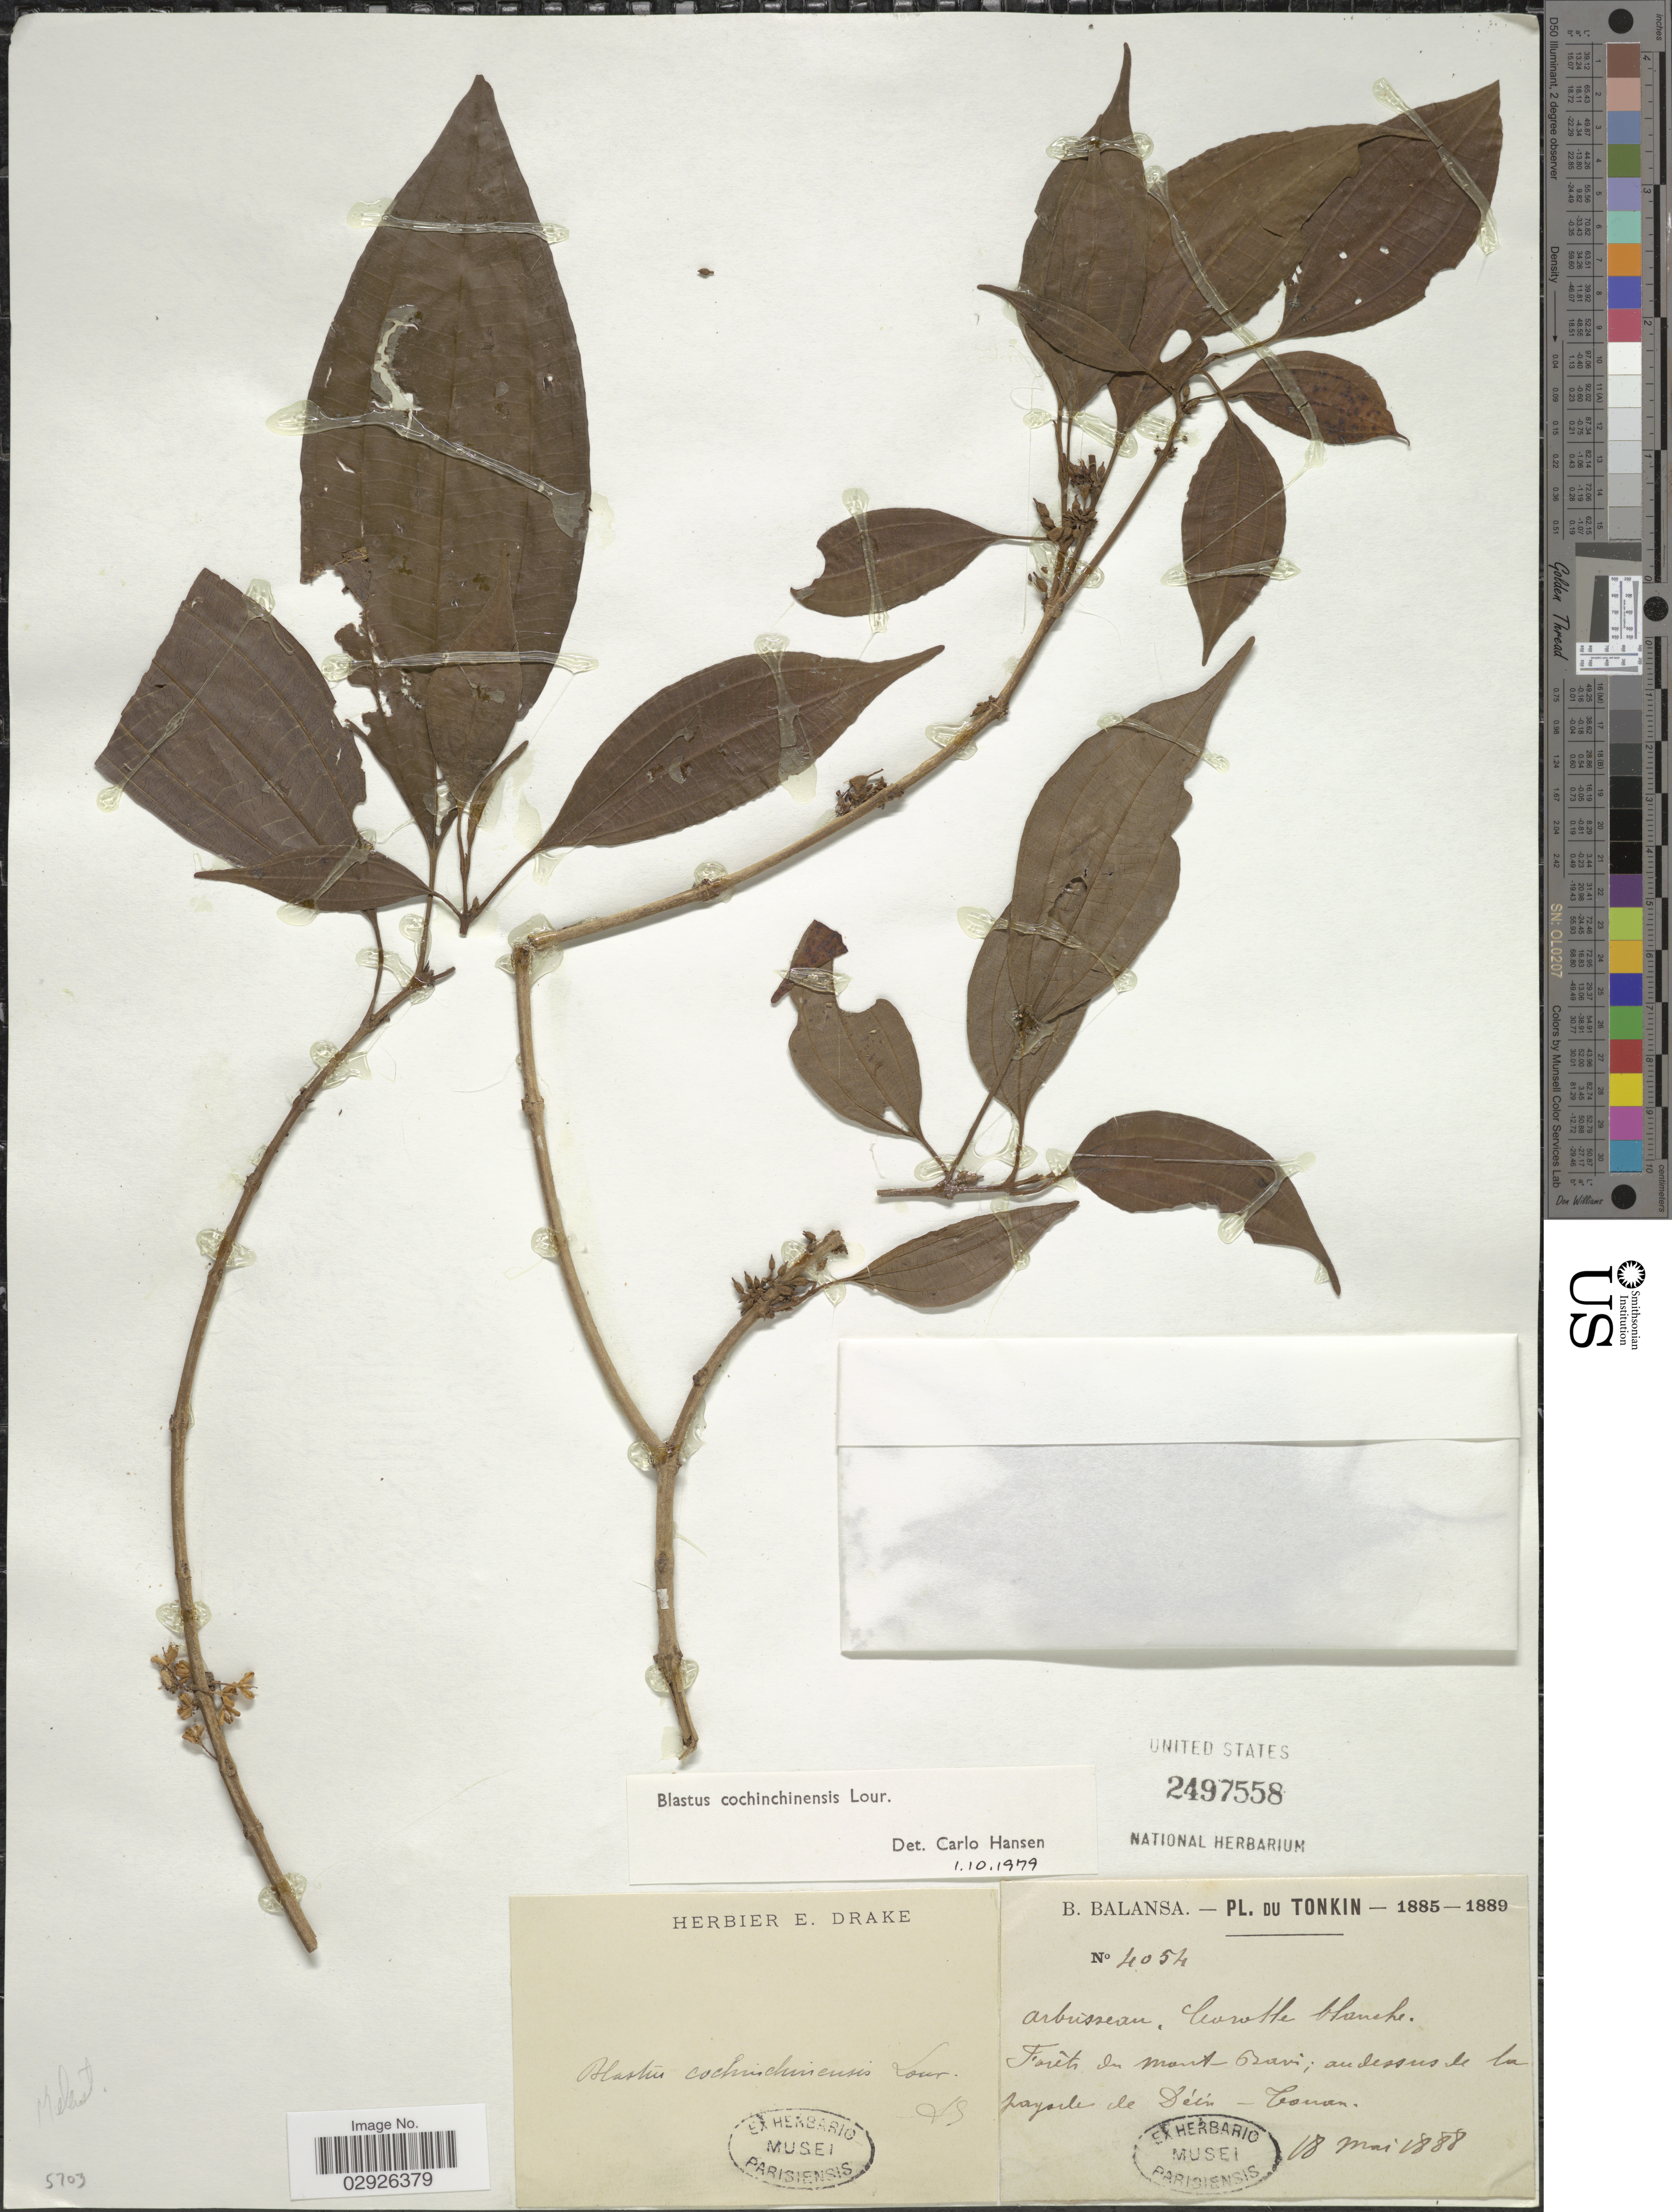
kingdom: Plantae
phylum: Tracheophyta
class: Magnoliopsida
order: Myrtales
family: Melastomataceae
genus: Blastus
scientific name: Blastus cochinchinensis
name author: Lour.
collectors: B. Balansa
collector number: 4054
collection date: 1888-05-18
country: Vietnam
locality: Forets du Mont-Bavi. Tonkin, au dessus de la payorle [interpreted] de Déin [interpreted] - Tonan [interpreted].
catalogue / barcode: US 2497558